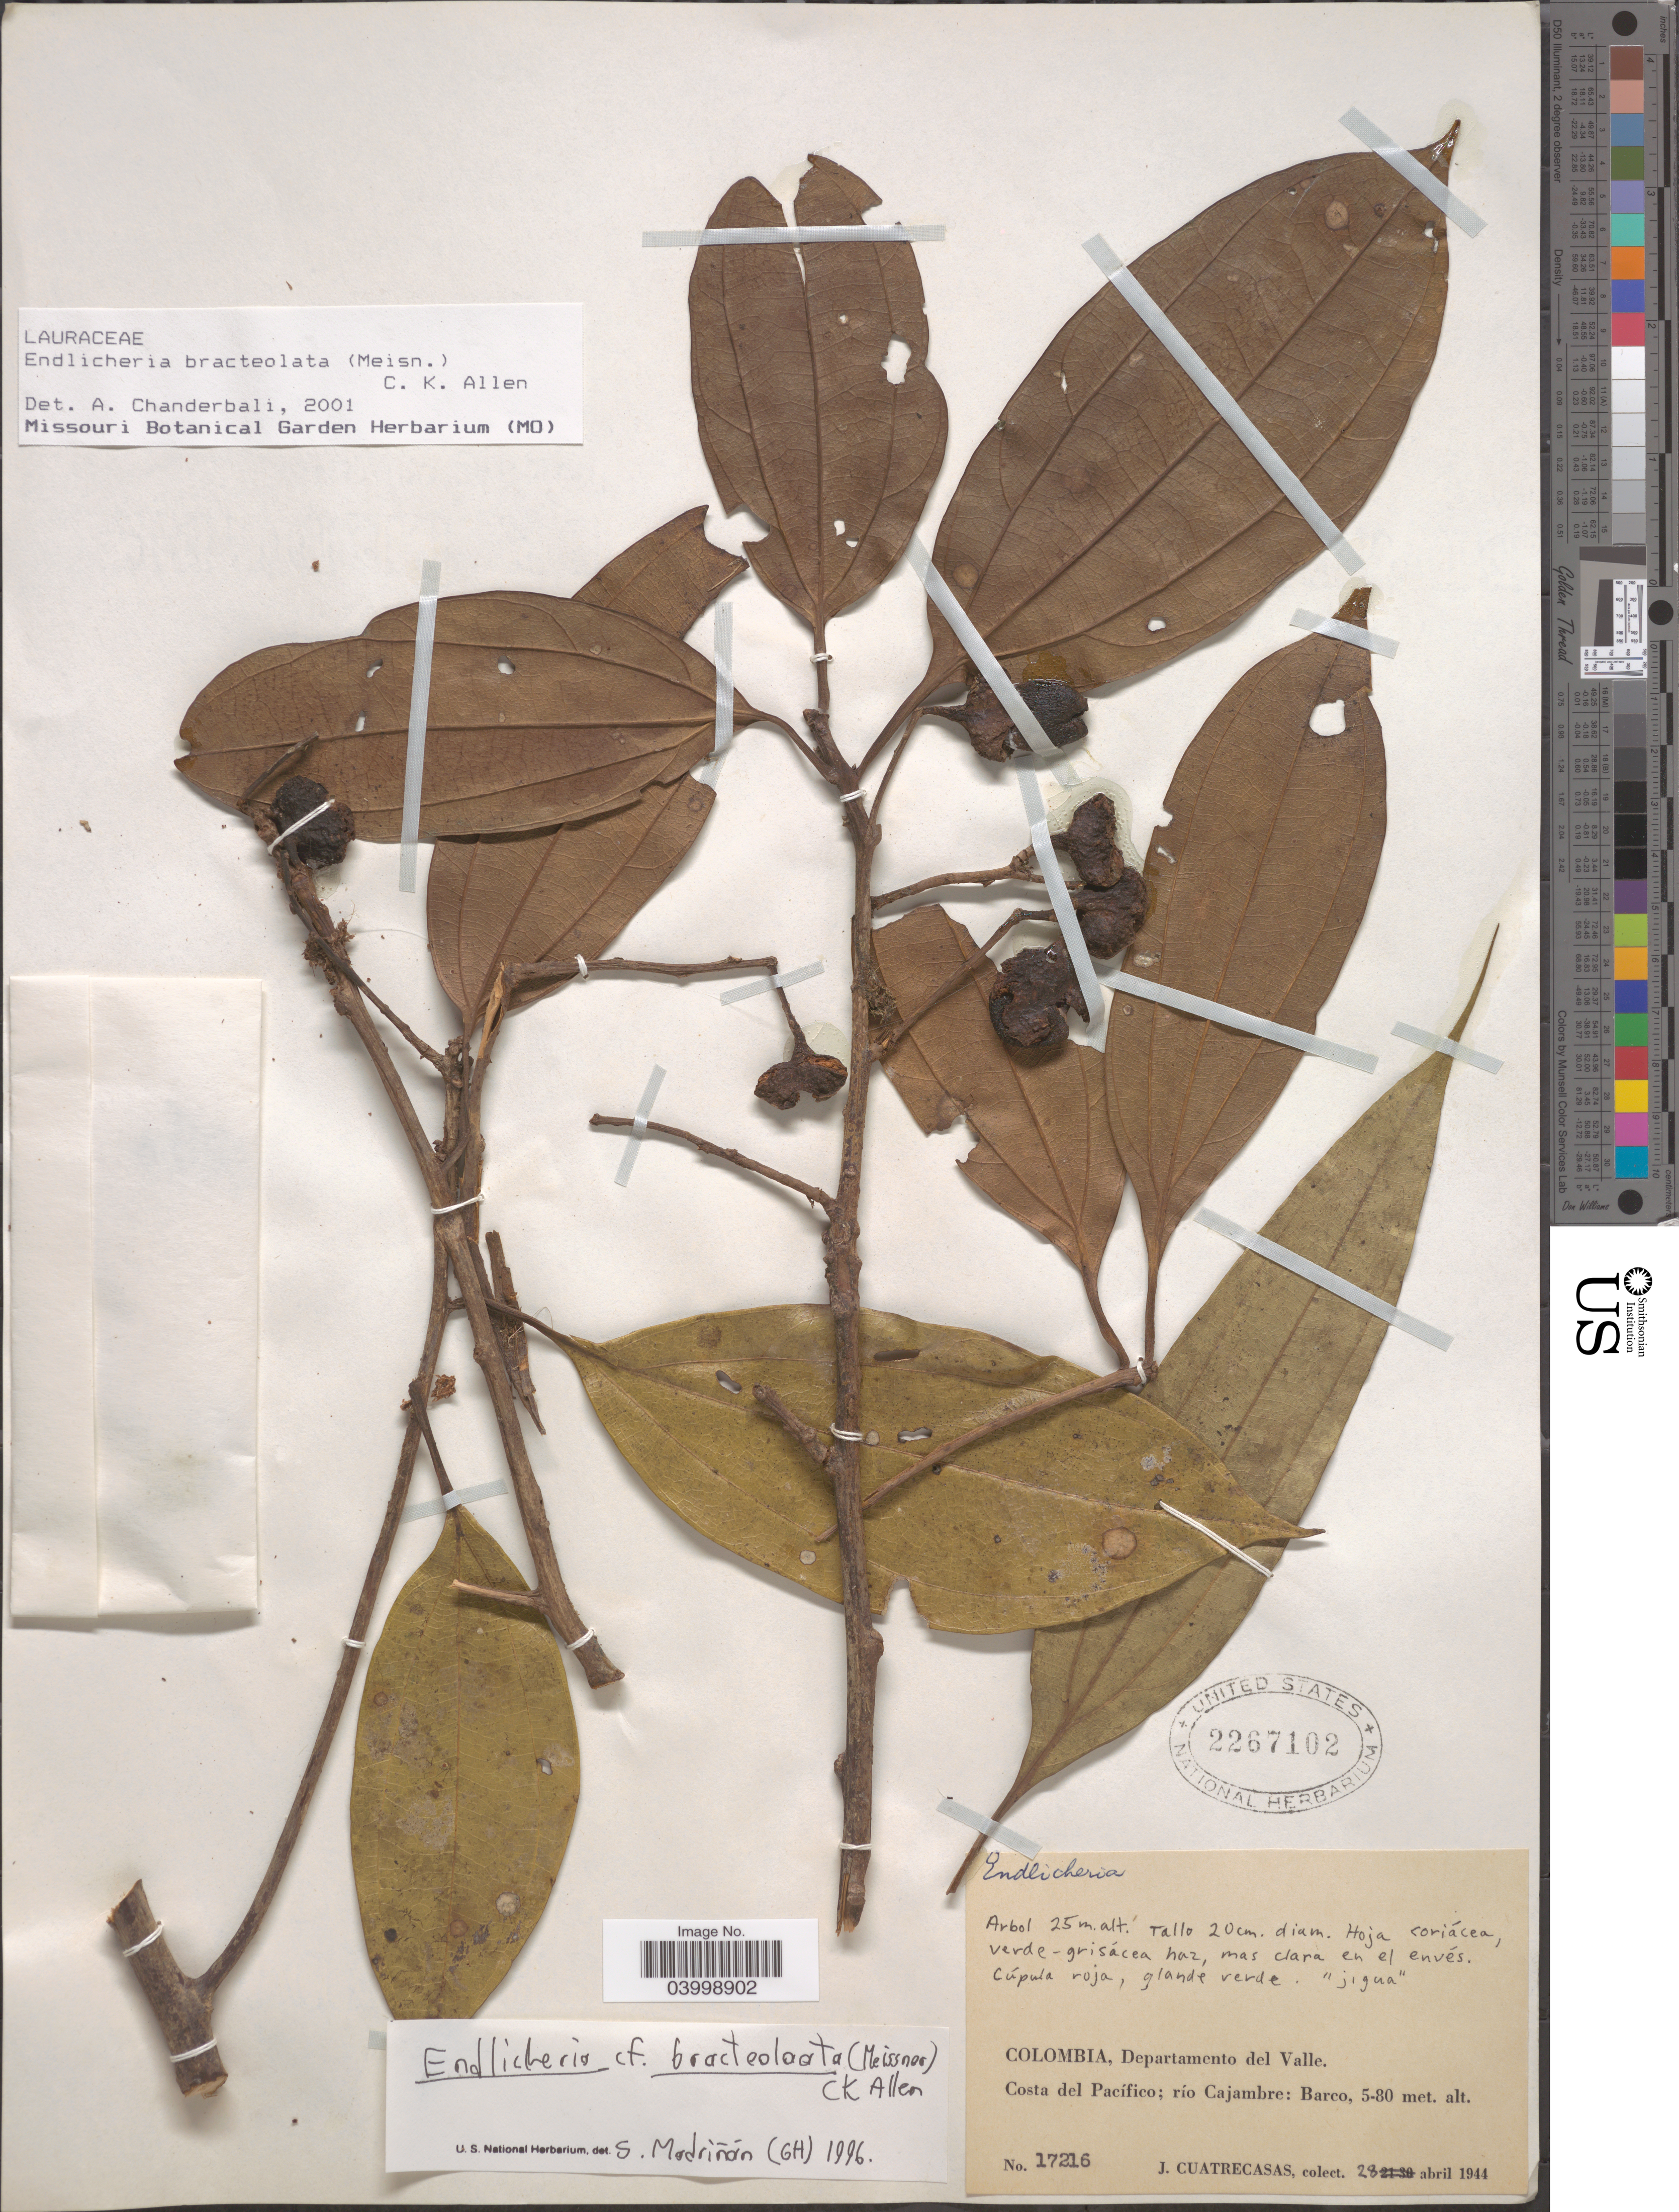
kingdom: Plantae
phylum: Tracheophyta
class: Magnoliopsida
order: Laurales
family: Lauraceae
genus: Endlicheria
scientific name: Endlicheria bracteolata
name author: (Meisn.) C.K. Allen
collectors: J. Cuatrecasas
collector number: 17216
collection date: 1944-04-28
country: Colombia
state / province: Valle del Cauca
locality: Departamento del Valle. Costa del Pacífico; río Cajambre: Barco.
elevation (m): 50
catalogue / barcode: US 2267102